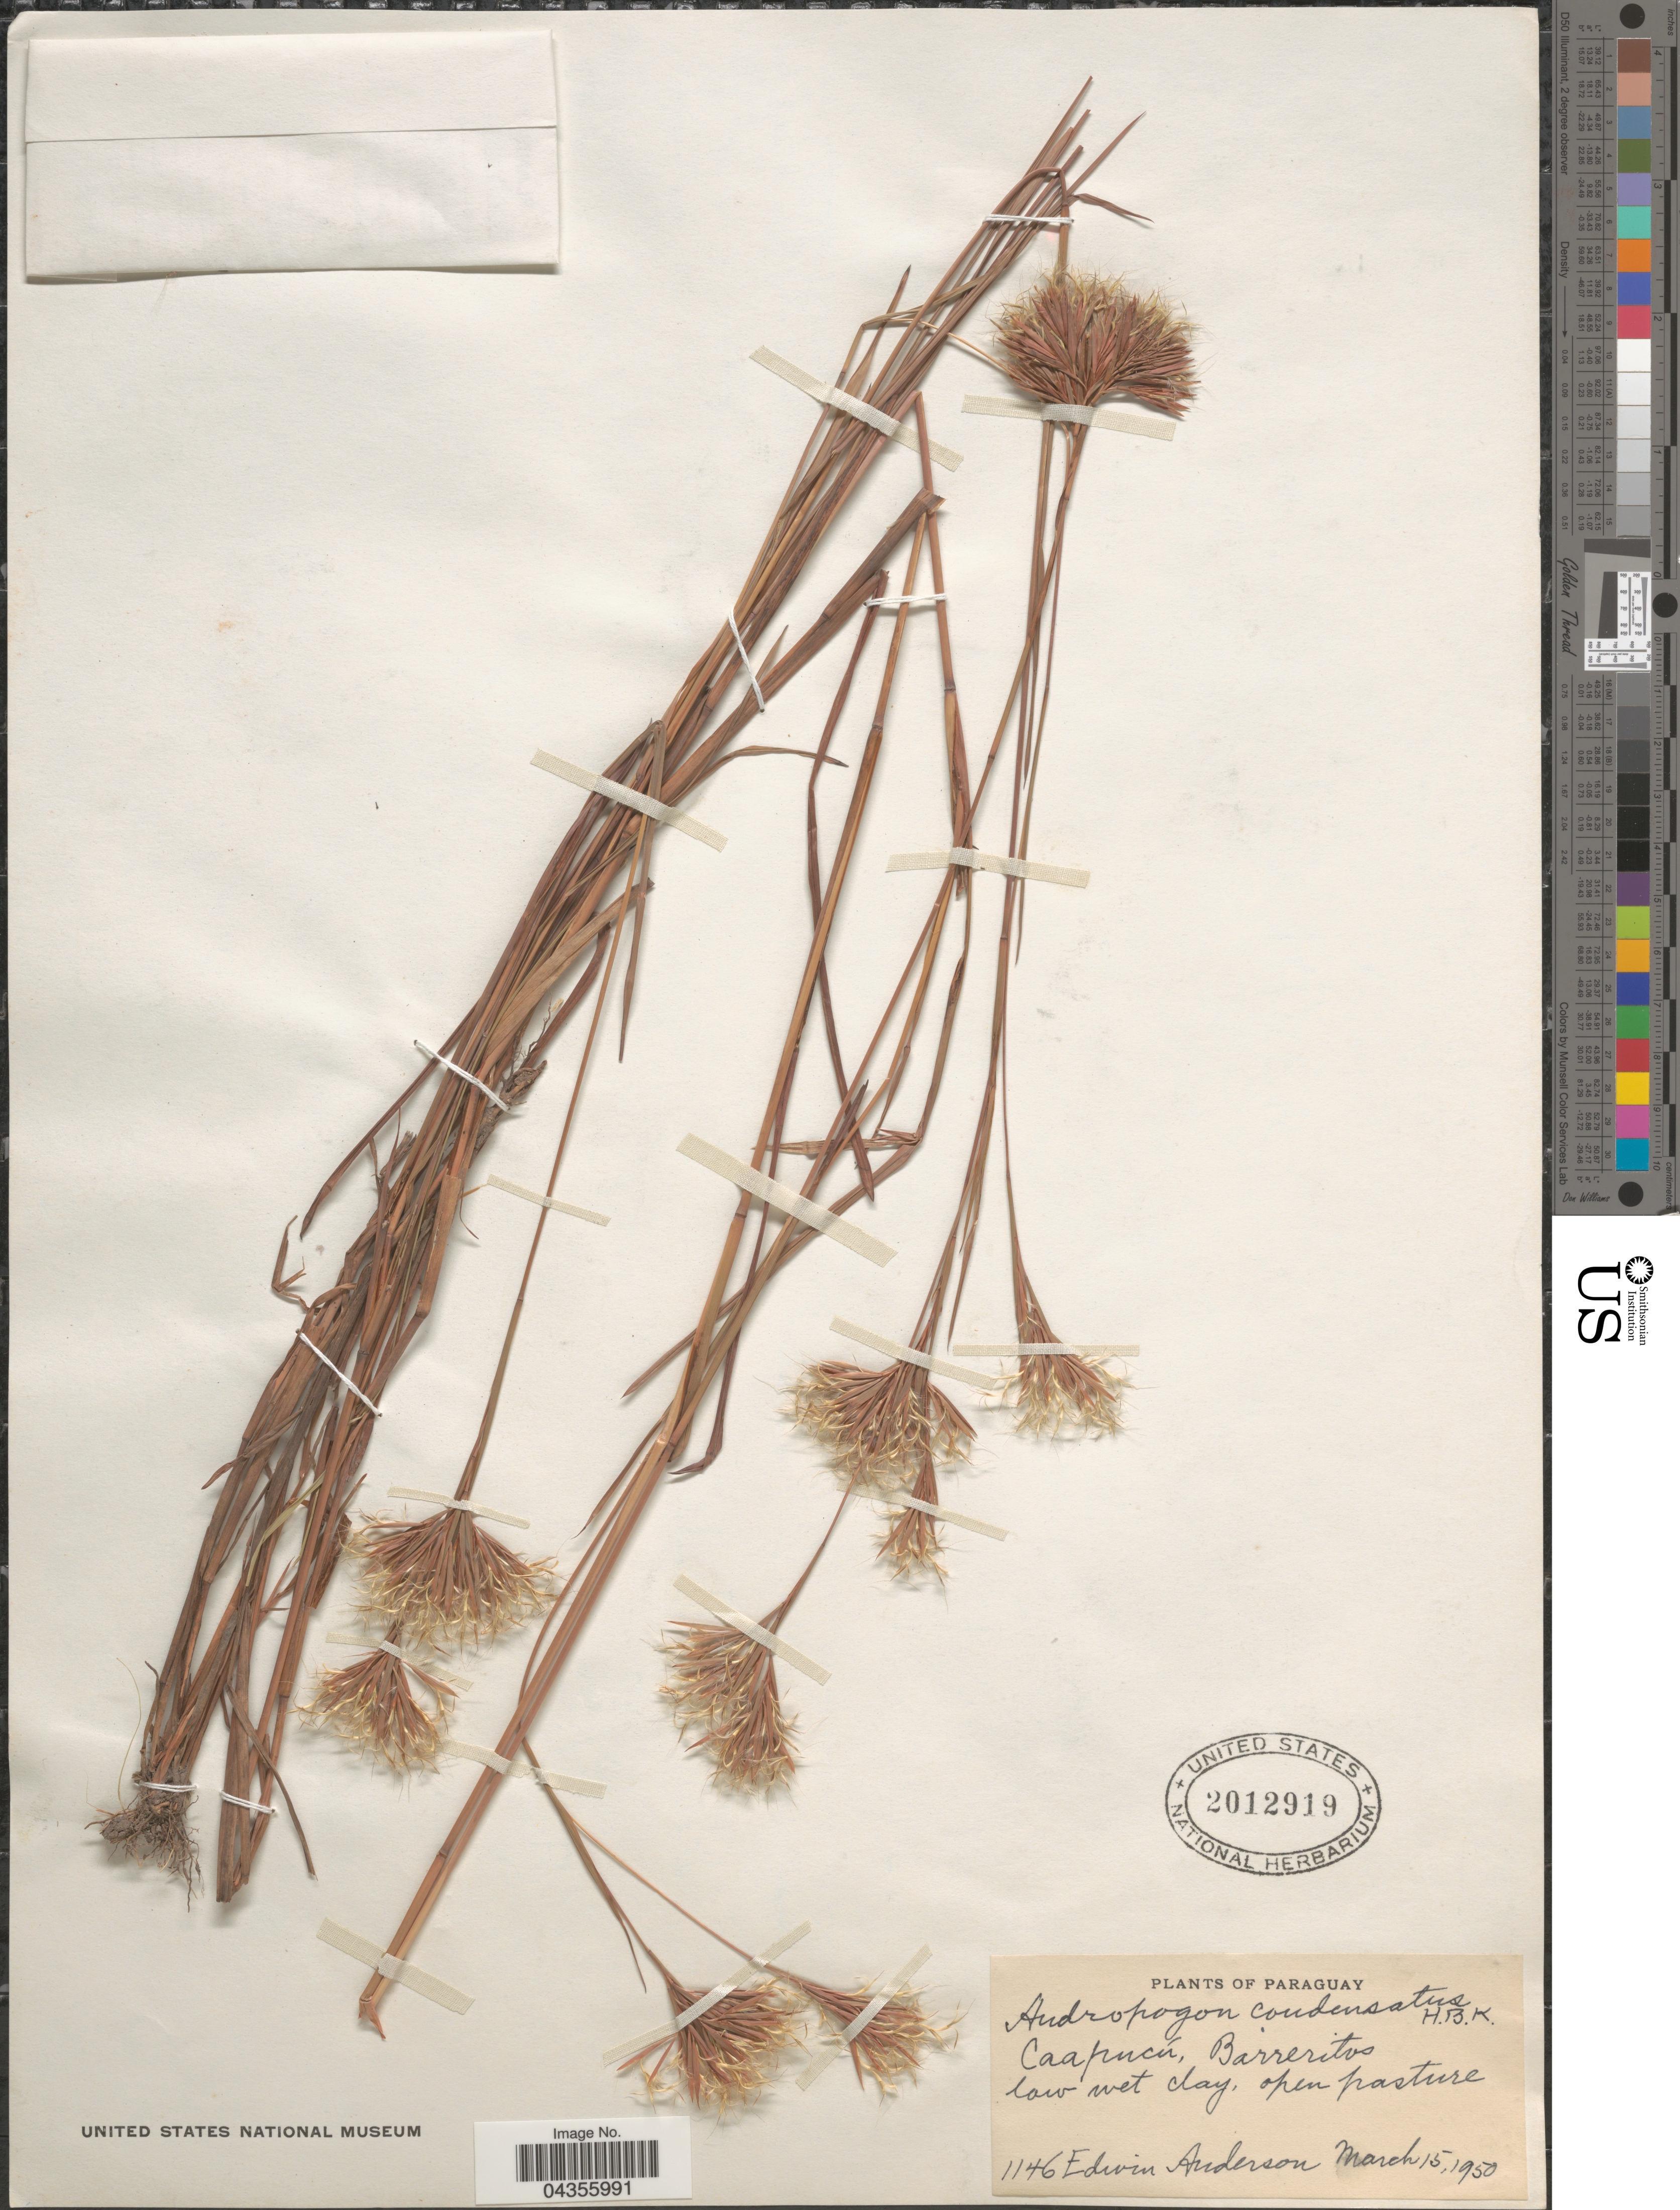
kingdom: Plantae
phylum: Tracheophyta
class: Liliopsida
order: Poales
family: Poaceae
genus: Schizachyrium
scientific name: Schizachyrium condensatum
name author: (Kunth) Nees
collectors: E. Anderson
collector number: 1146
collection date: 1950-03-15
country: Paraguay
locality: Caapucú, Barreritos.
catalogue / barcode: US 2012919